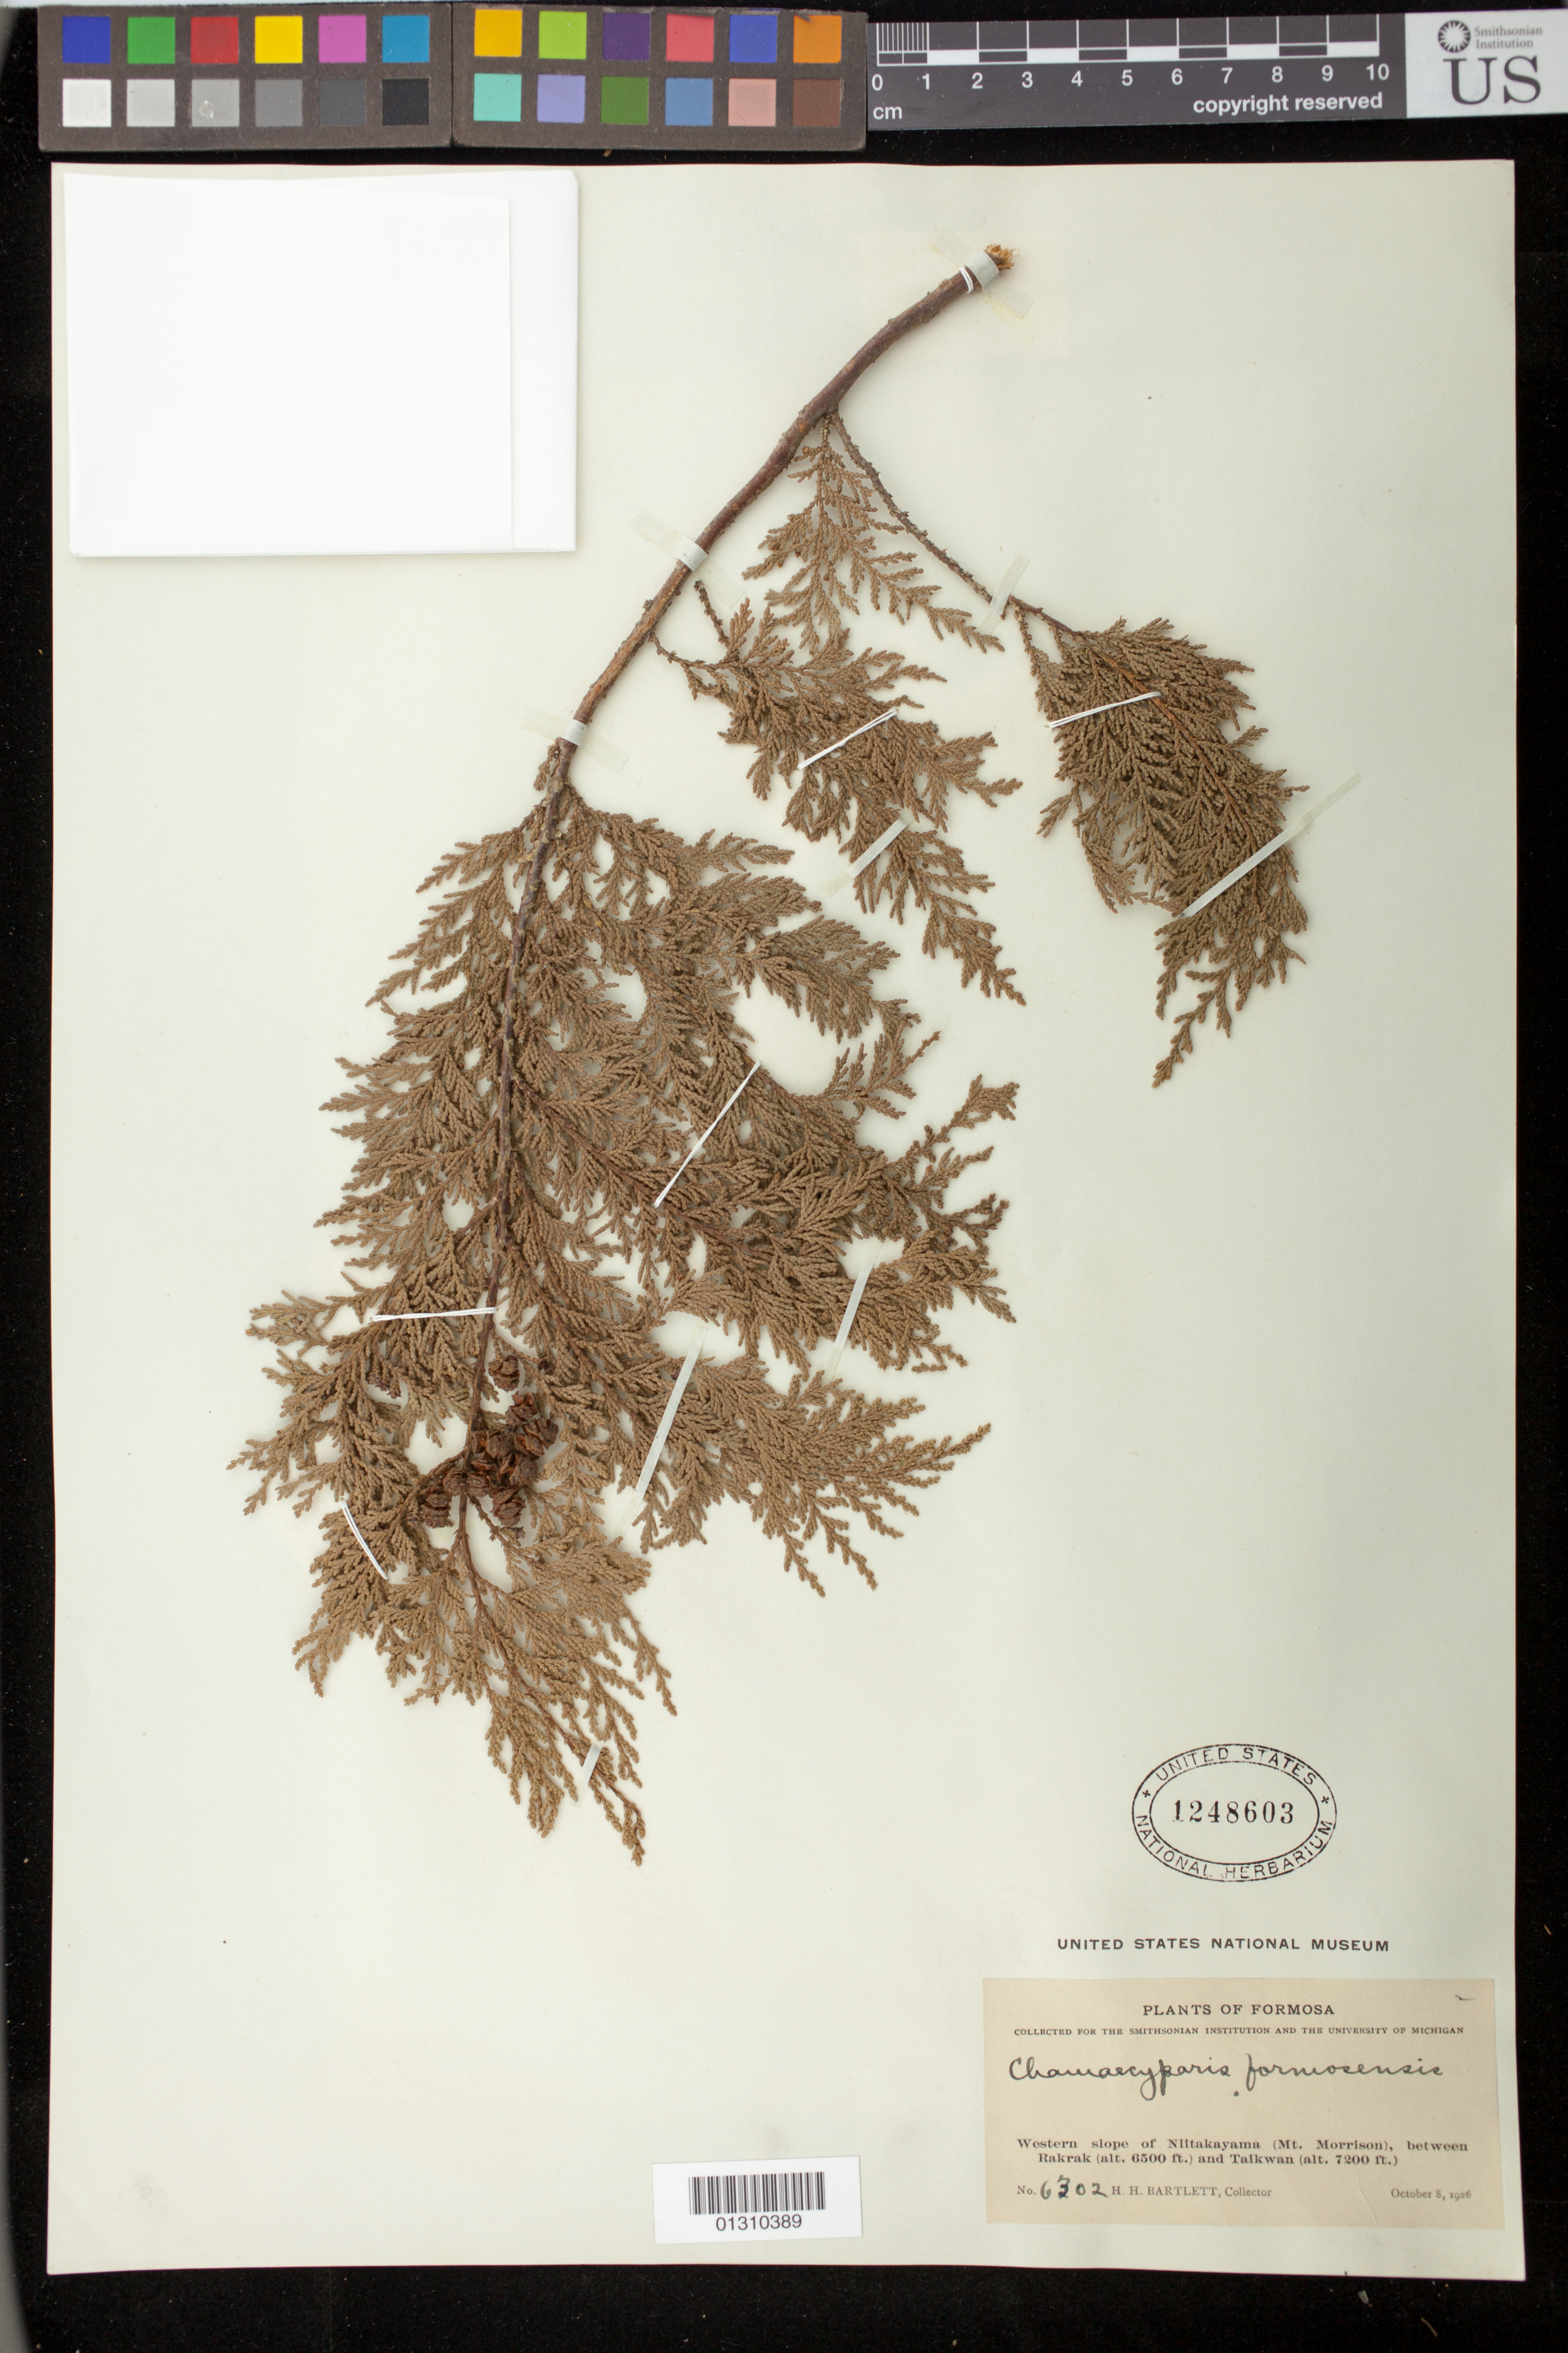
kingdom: Plantae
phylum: Tracheophyta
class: Pinopsida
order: Pinales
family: Cupressaceae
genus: Chamaecyparis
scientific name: Chamaecyparis formosensis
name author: Matsum.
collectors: H. H. Bartlett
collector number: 6302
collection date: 1926-10-08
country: Taiwan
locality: Western slope of Niitakayama (Mt. Morrison), between Rakrak and Taikwan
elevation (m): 1981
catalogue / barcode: US 1248603